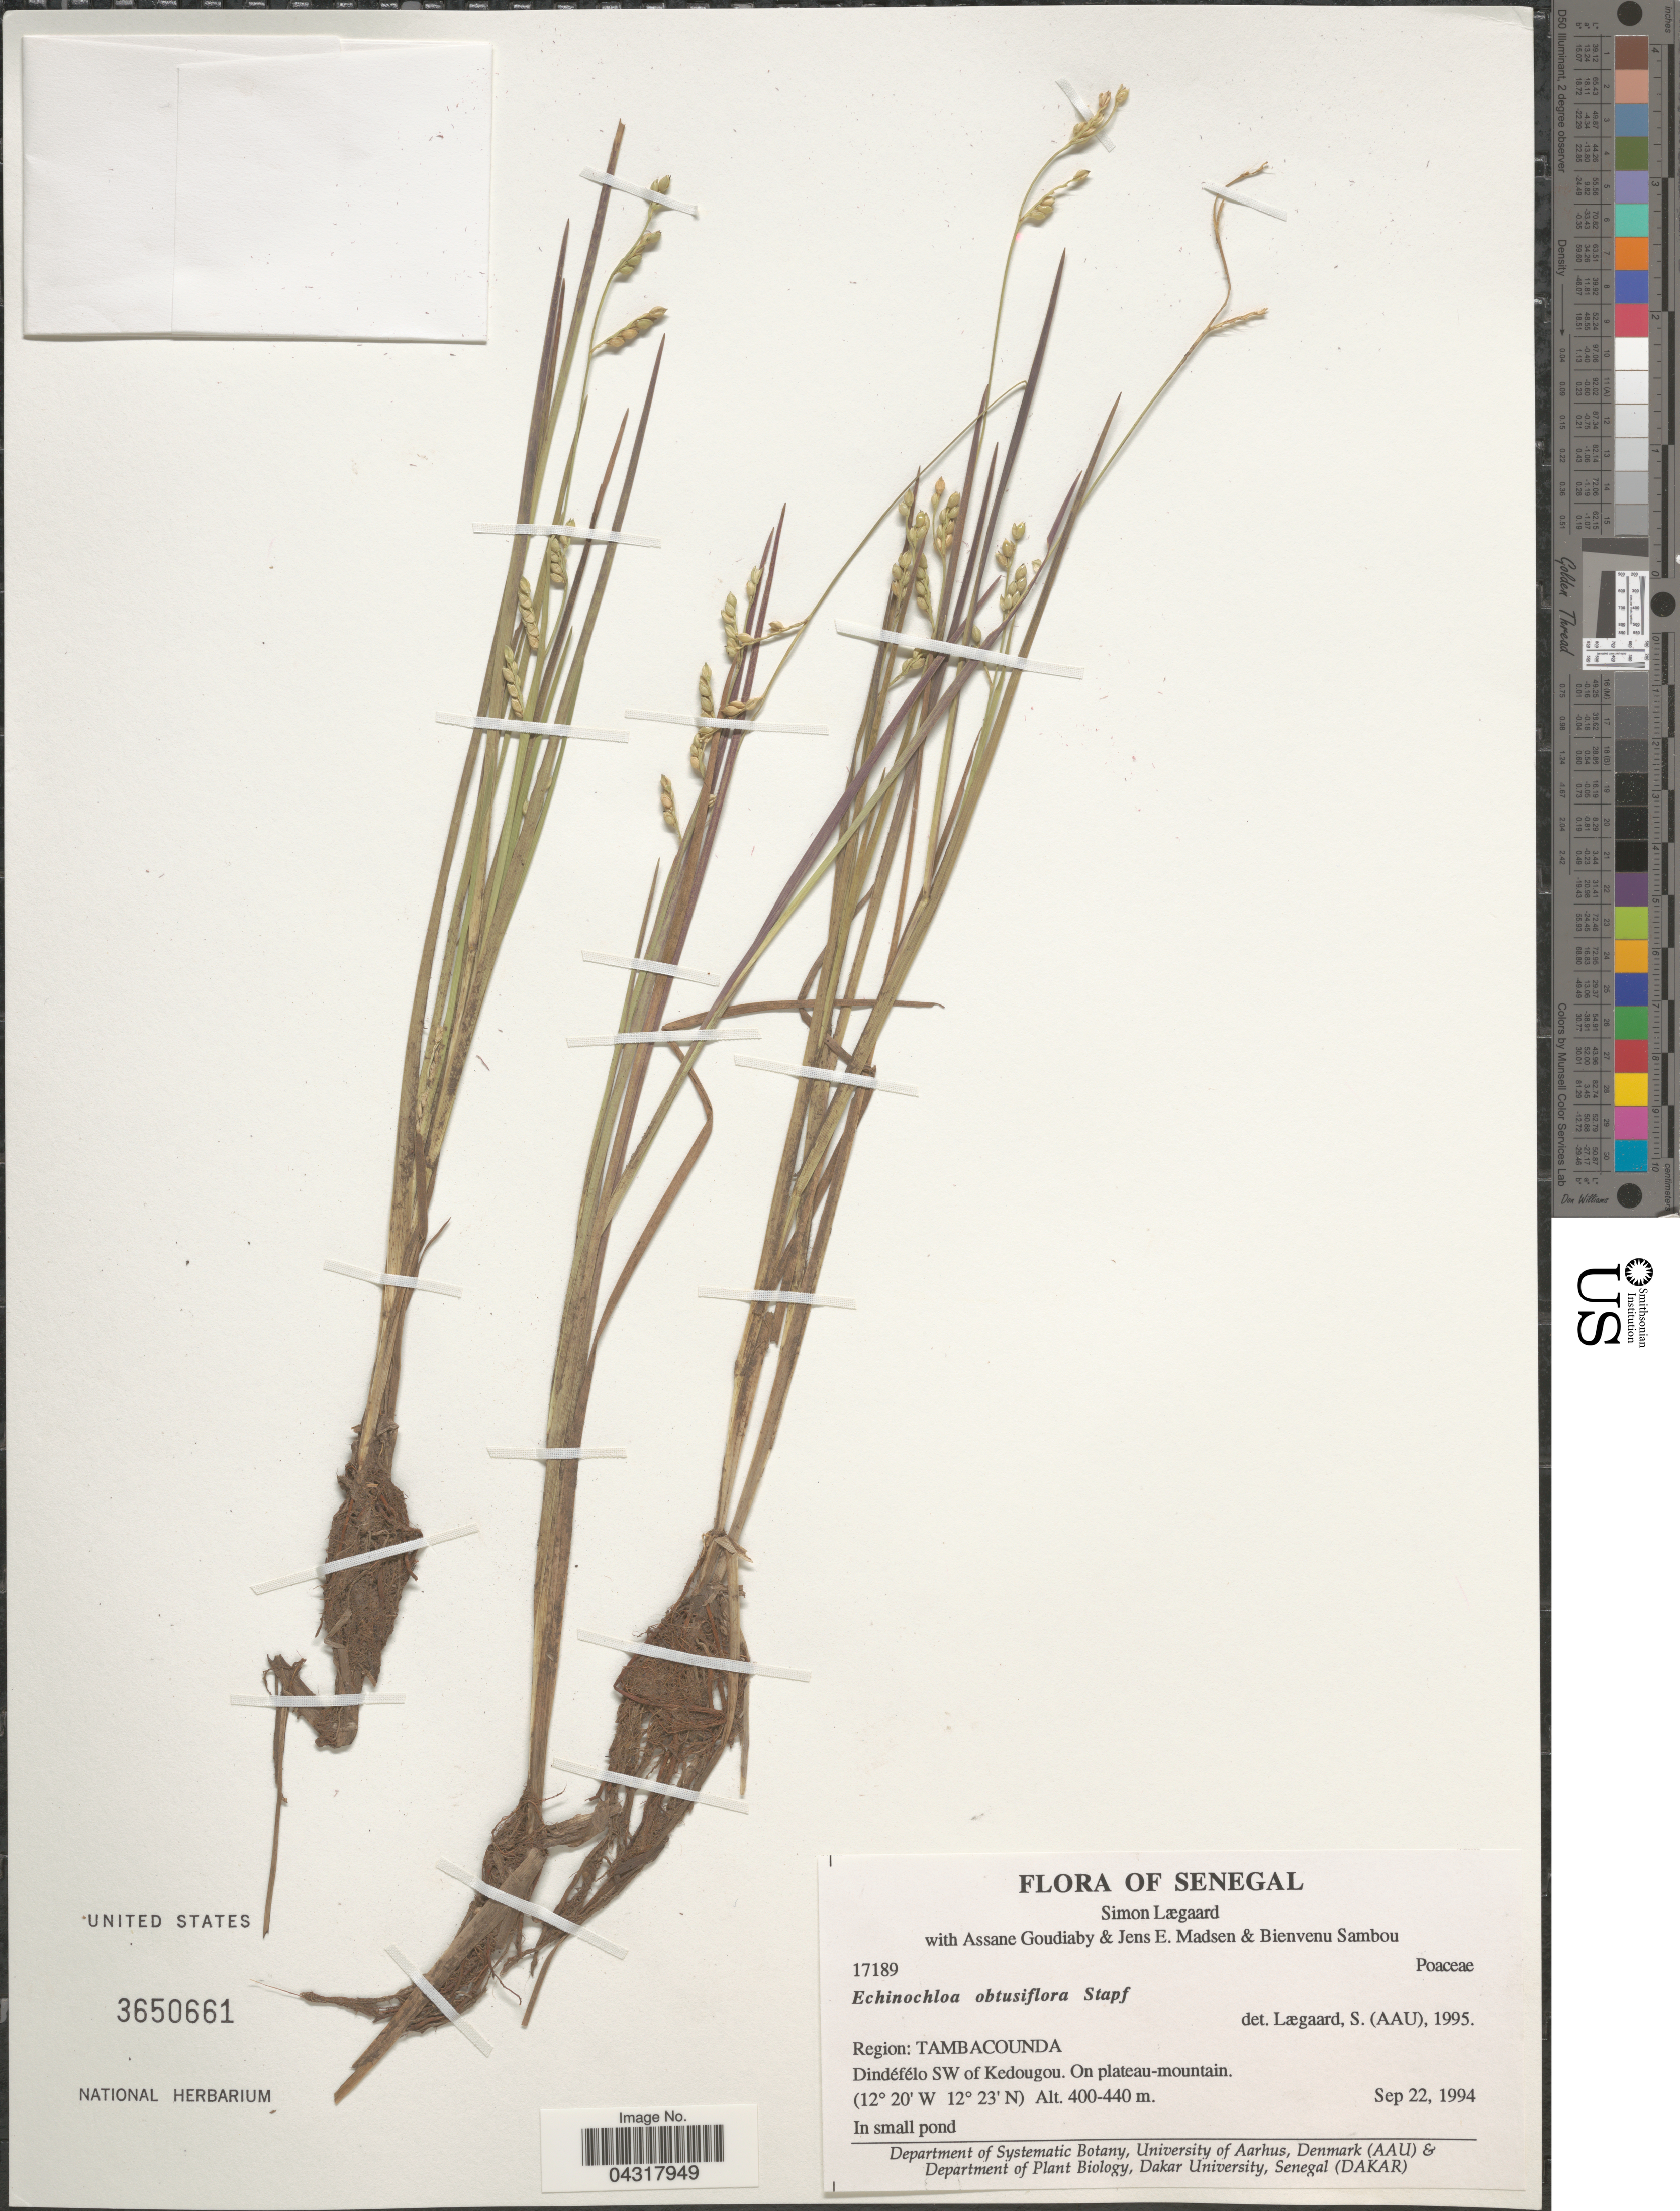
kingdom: Plantae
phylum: Tracheophyta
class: Liliopsida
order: Poales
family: Poaceae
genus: Echinochloa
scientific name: Echinochloa obtusiflora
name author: Stapf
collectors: S. Lægaard, A. Goudiaby, J. E. Madsen & B. Sambou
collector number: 17189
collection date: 1994-09-22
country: Senegal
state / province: Tambacounda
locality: Region: Tambacounda. Dindéfélo SW of Kedougou. On plateau-mountain. In small pond.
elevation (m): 400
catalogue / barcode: US 3650661